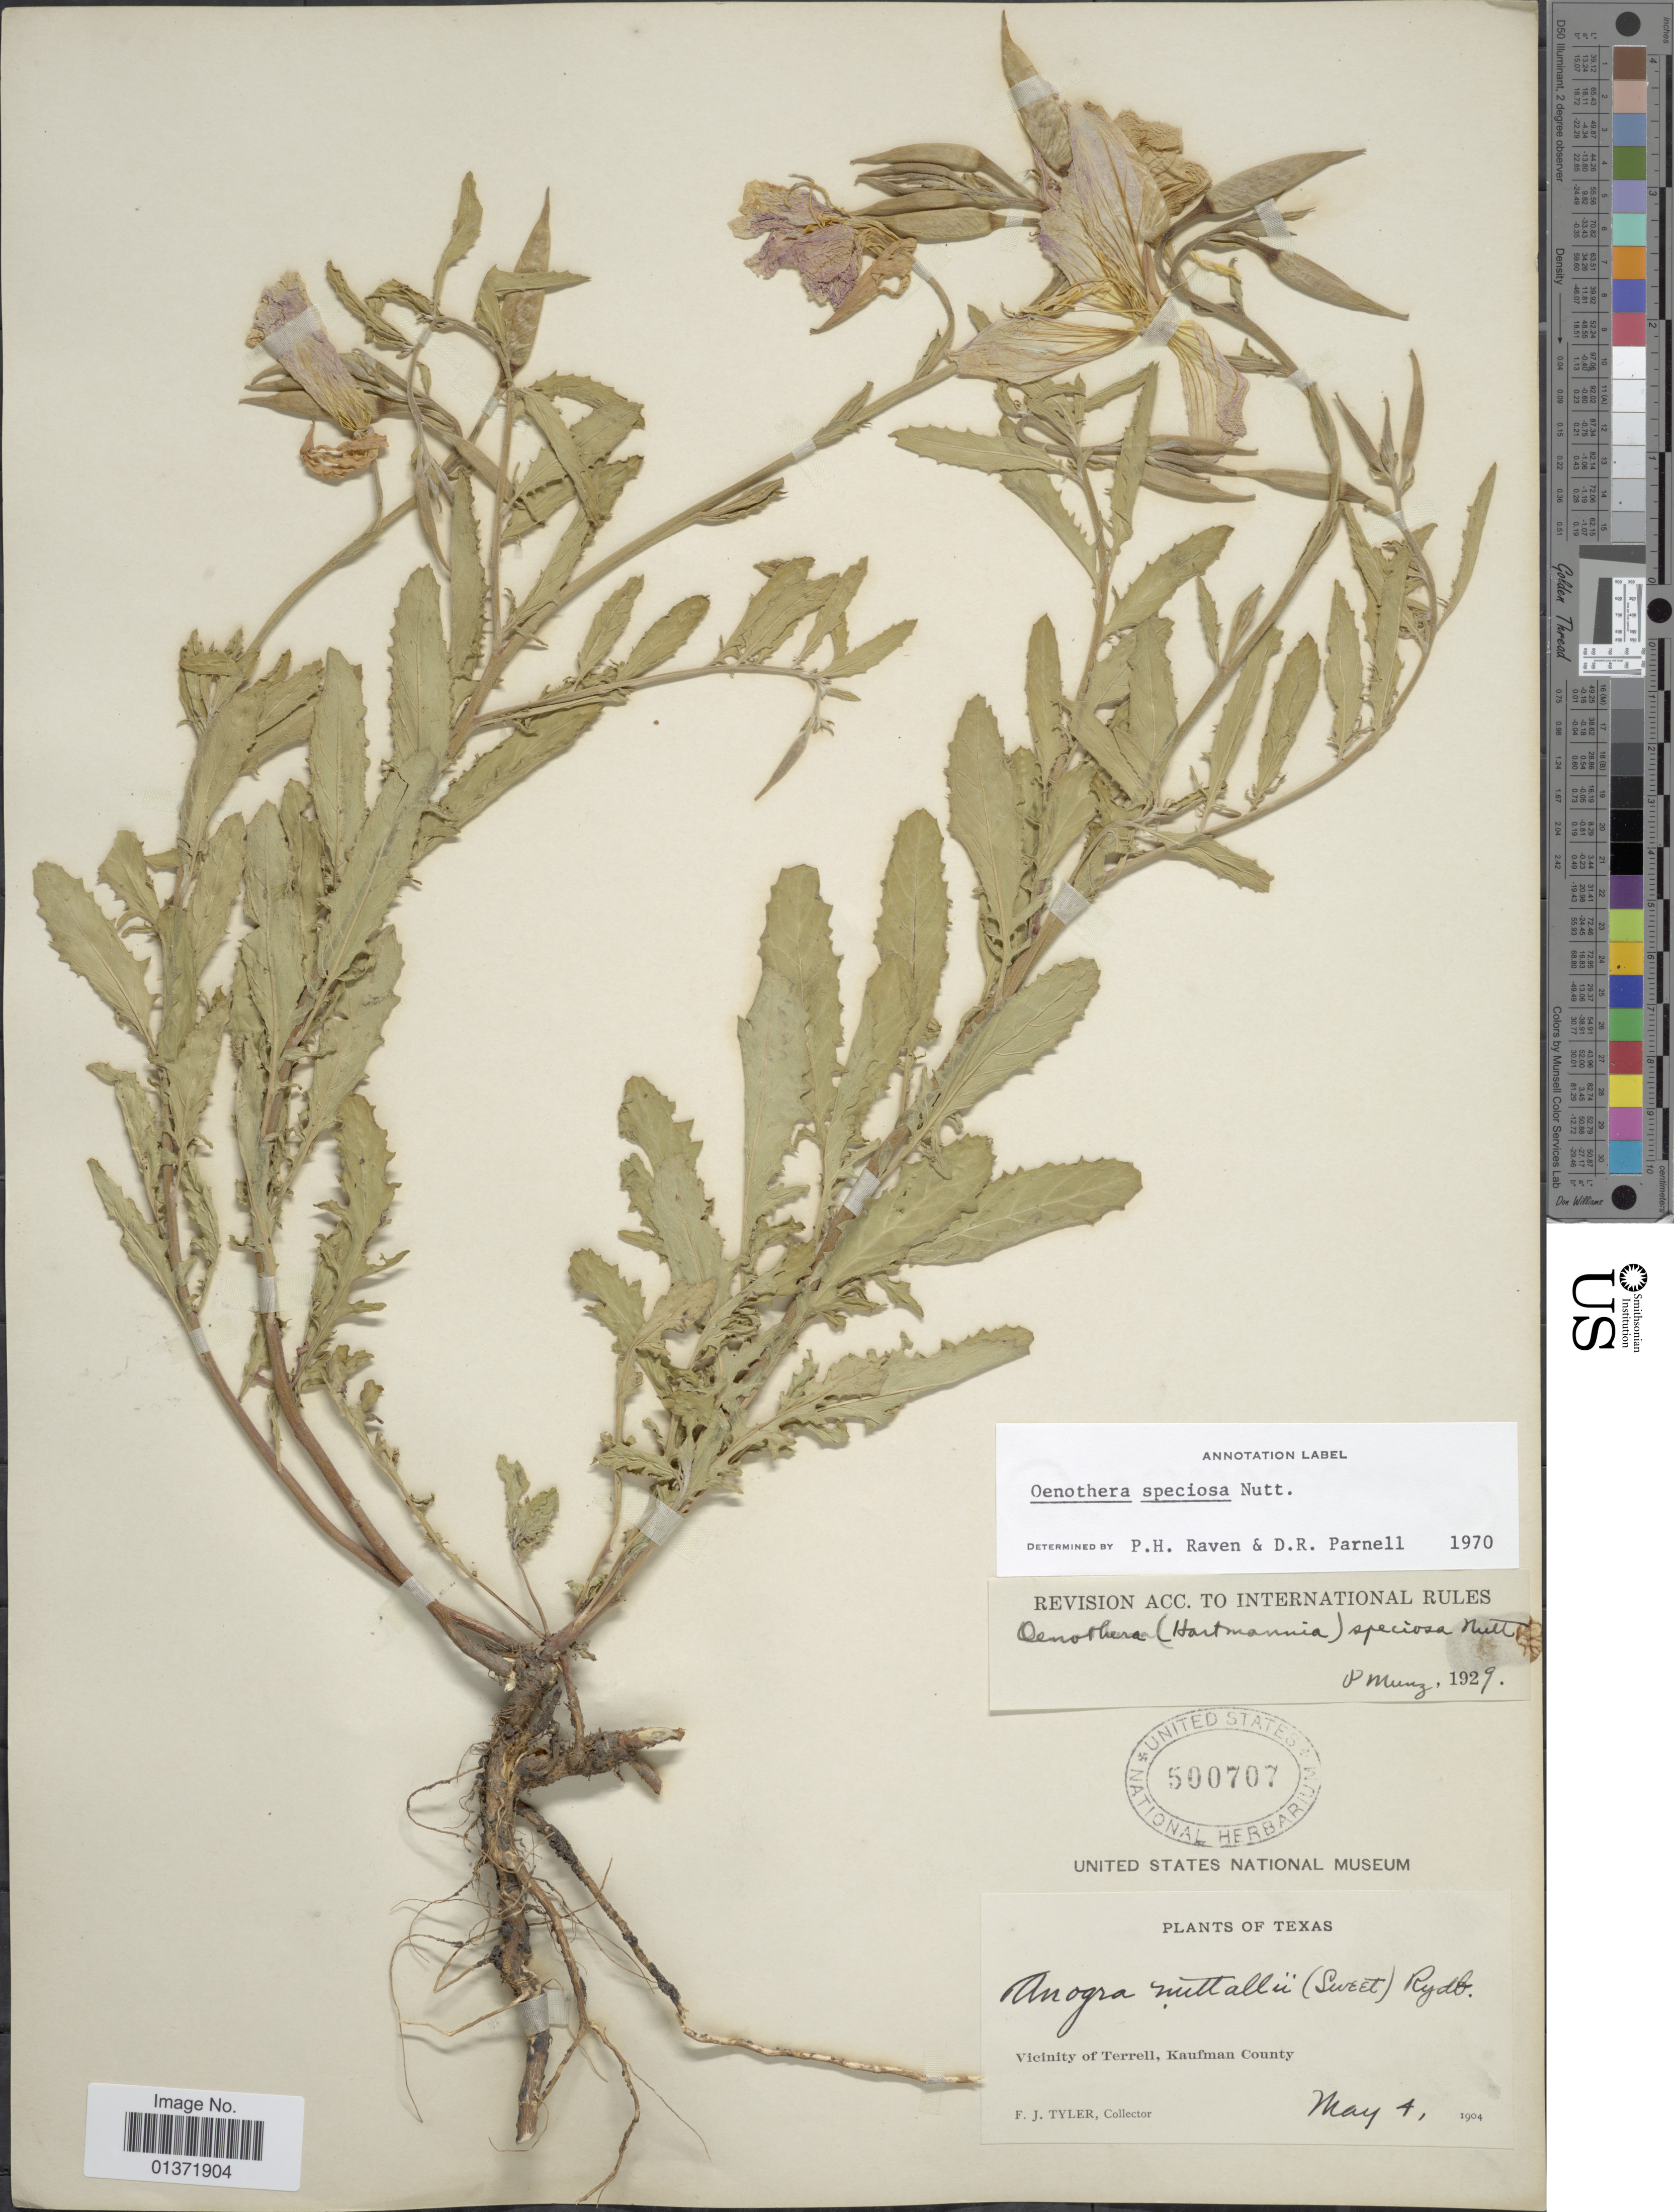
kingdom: Plantae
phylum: Tracheophyta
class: Magnoliopsida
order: Myrtales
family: Onagraceae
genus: Oenothera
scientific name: Oenothera speciosa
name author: Nutt.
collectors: F. Tyler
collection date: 1904-05-04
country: United States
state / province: Texas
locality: Vicinity of Terrell, Kaufman County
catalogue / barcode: US 500707